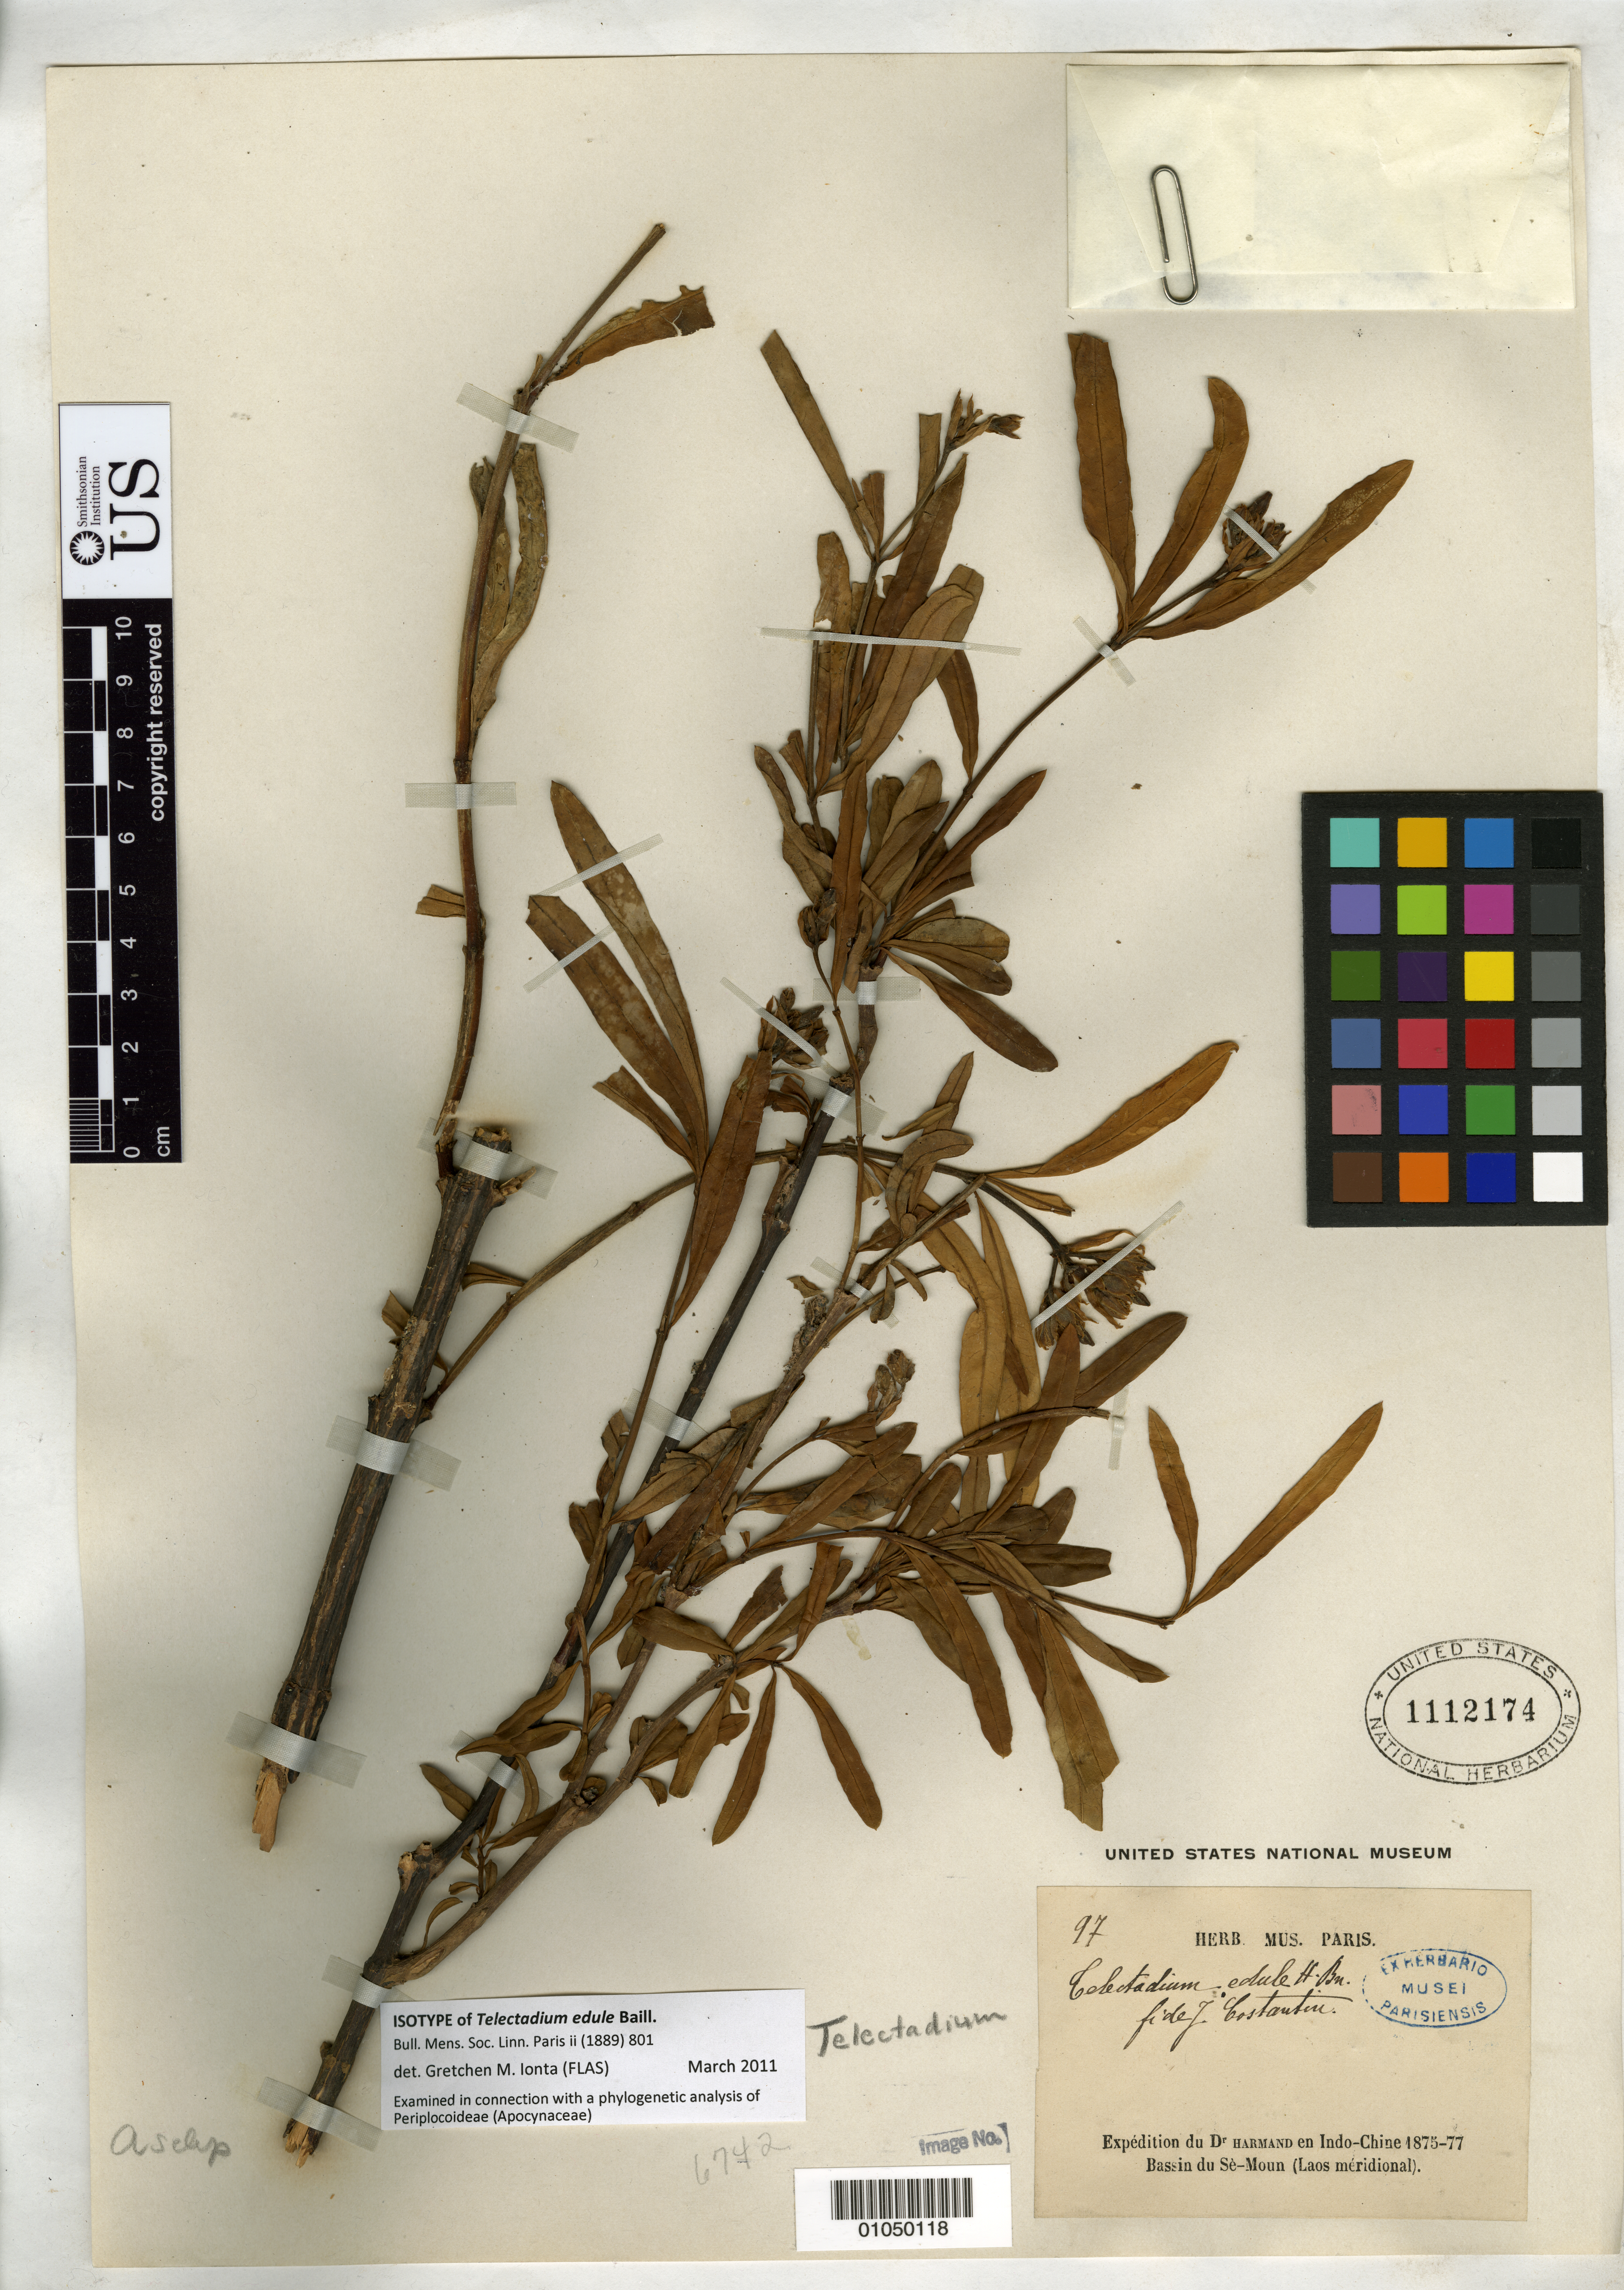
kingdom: Plantae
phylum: Tracheophyta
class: Magnoliopsida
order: Gentianales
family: Apocynaceae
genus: Telectadium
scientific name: Telectadium edule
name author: Baill.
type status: Isotype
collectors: F. Harmand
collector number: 97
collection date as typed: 1875 to -- --- 1877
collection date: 1875/1877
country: Laos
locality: Bassin du Sè-Moun (Laos méridional).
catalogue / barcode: US 1112174